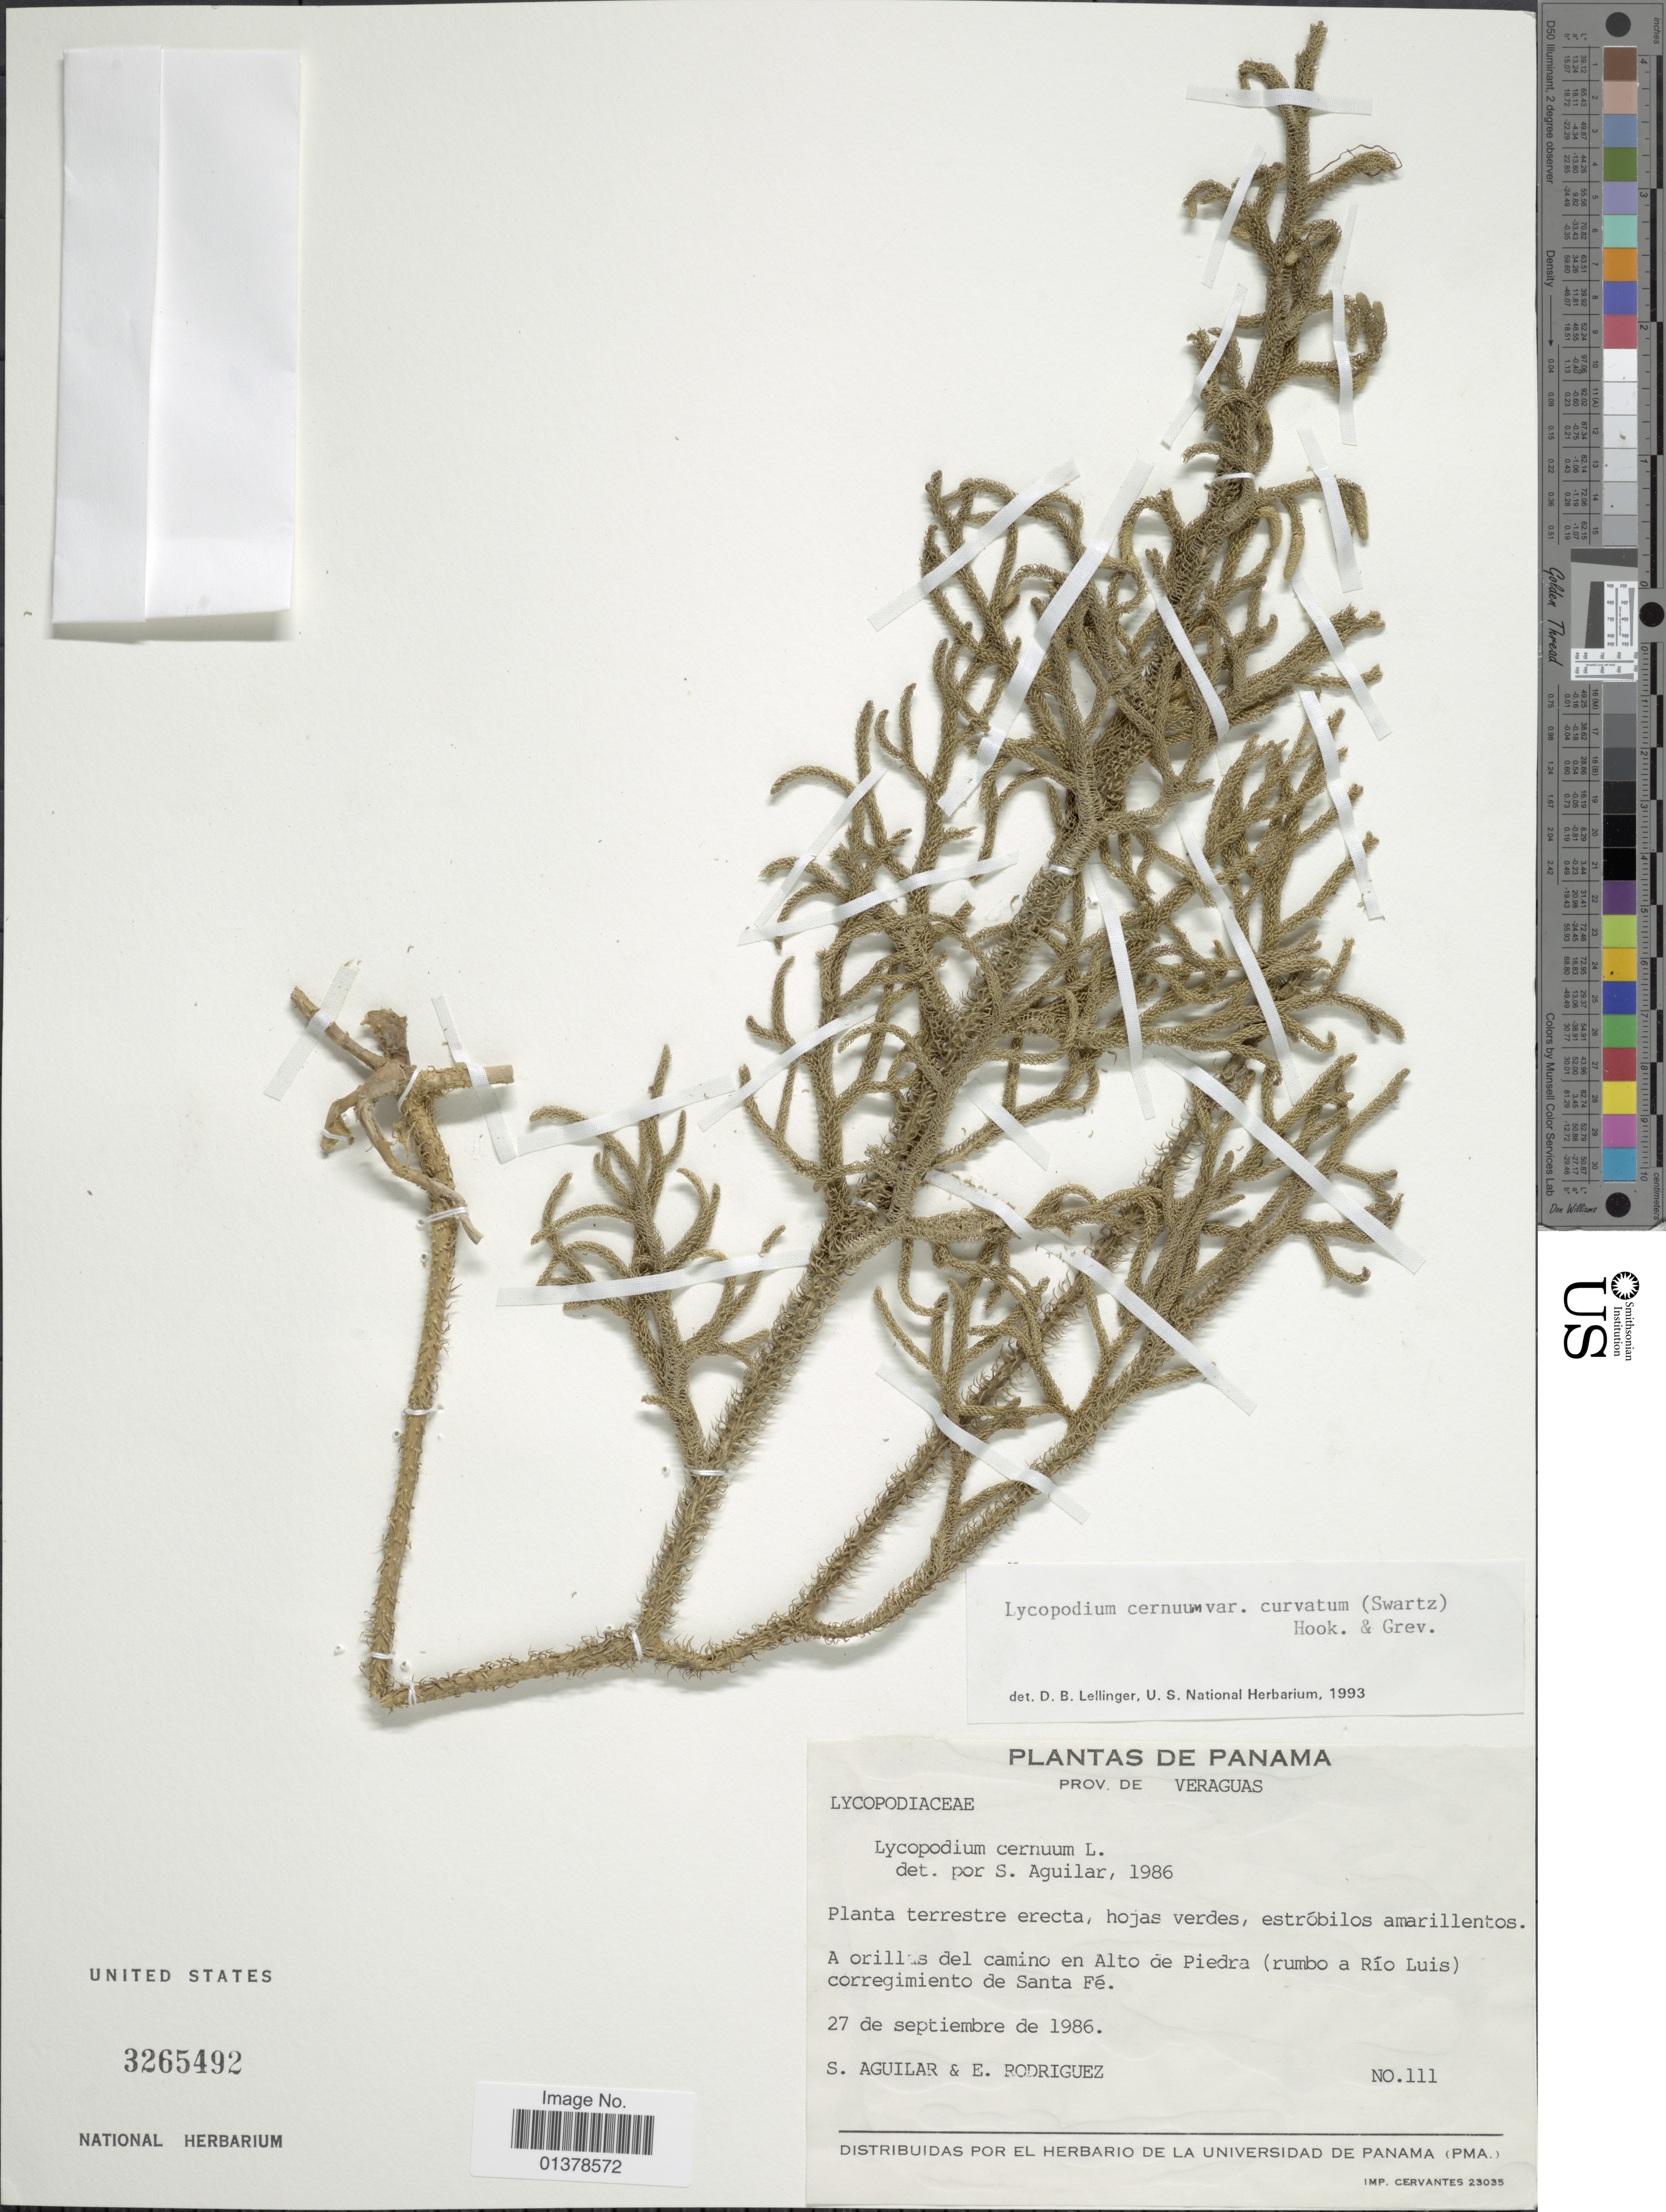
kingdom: Plantae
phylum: Tracheophyta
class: Lycopodiopsida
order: Lycopodiales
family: Lycopodiaceae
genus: Palhinhaea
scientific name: Palhinhaea cernua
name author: (L.) Vasc. & Franco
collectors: S. Aguilar & E. Rodriguez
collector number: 111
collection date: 1986-09-27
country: Panama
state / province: Veraguas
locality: A orrilas del camino en Alto de Piedra (rumbo a Rio Luis) corregimiento de Santa Fé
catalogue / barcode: US 3265492